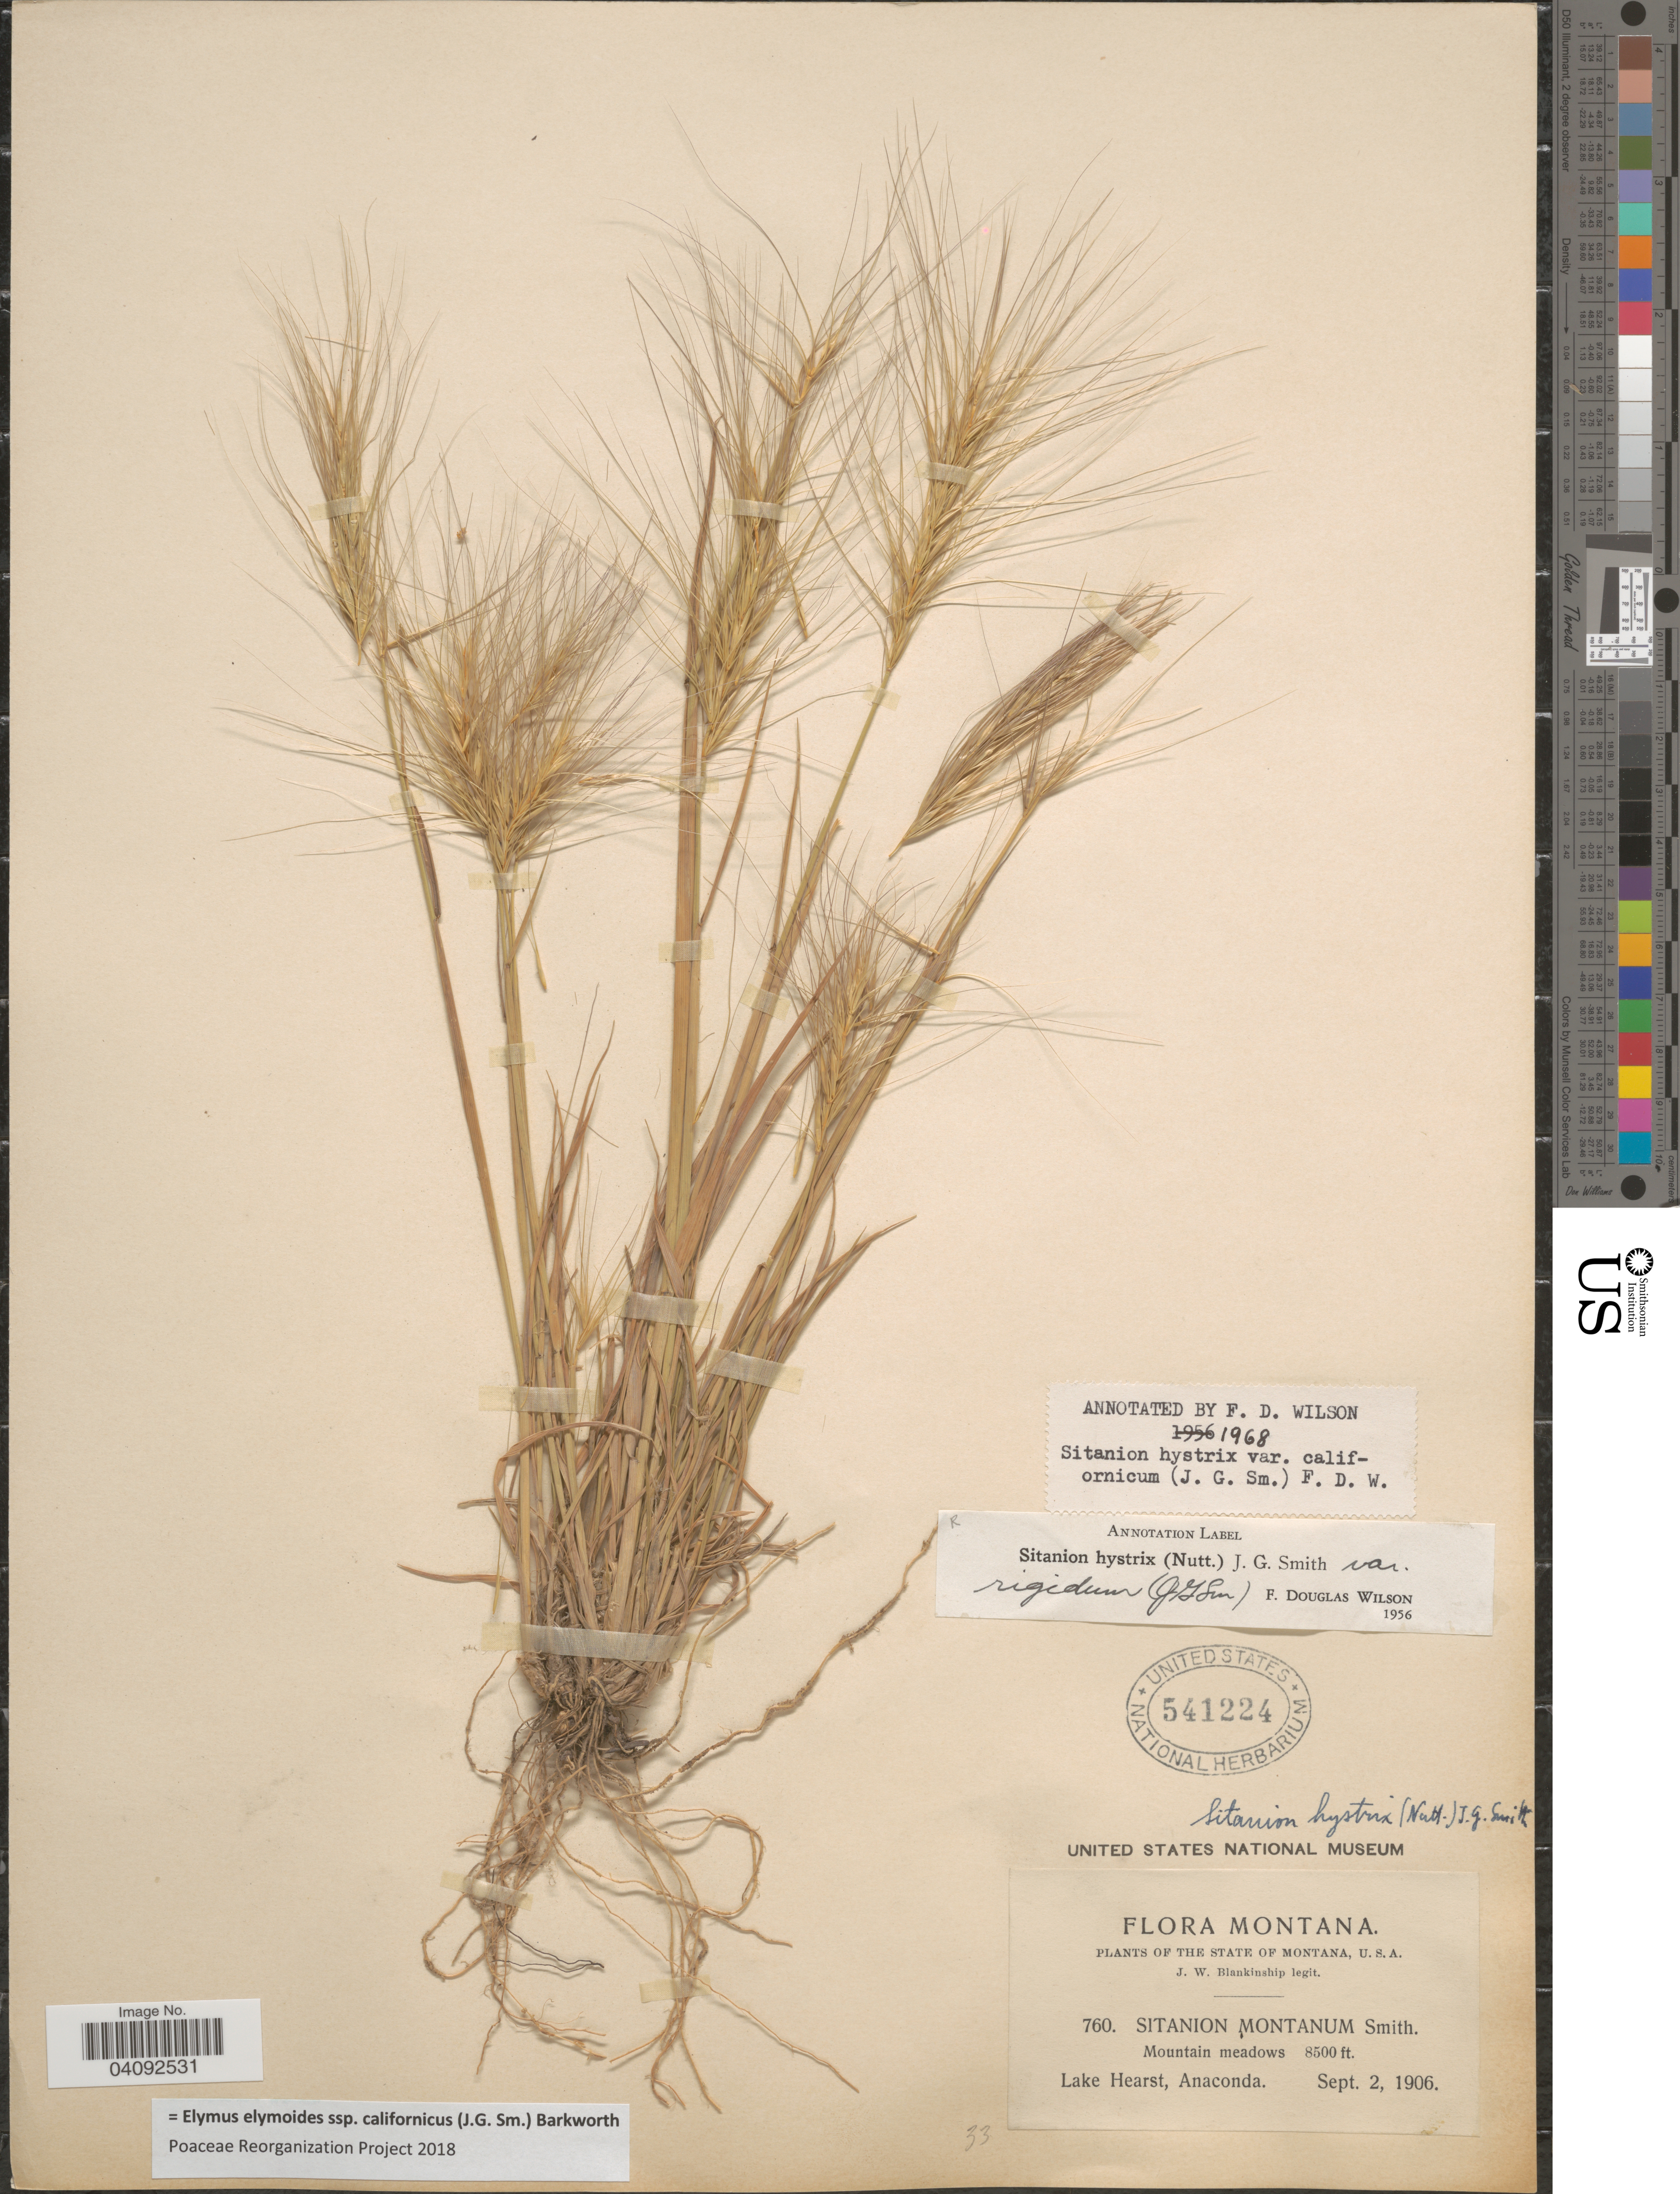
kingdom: Plantae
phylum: Tracheophyta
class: Liliopsida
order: Poales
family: Poaceae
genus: Elymus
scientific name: Elymus elymoides subsp. californicus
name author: (J.G. Sm.) Barkworth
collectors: J. W. Blankinship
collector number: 760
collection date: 1906-09-02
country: United States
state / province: Montana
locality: Lake Hearst, Anaconda.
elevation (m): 2591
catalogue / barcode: US 541224